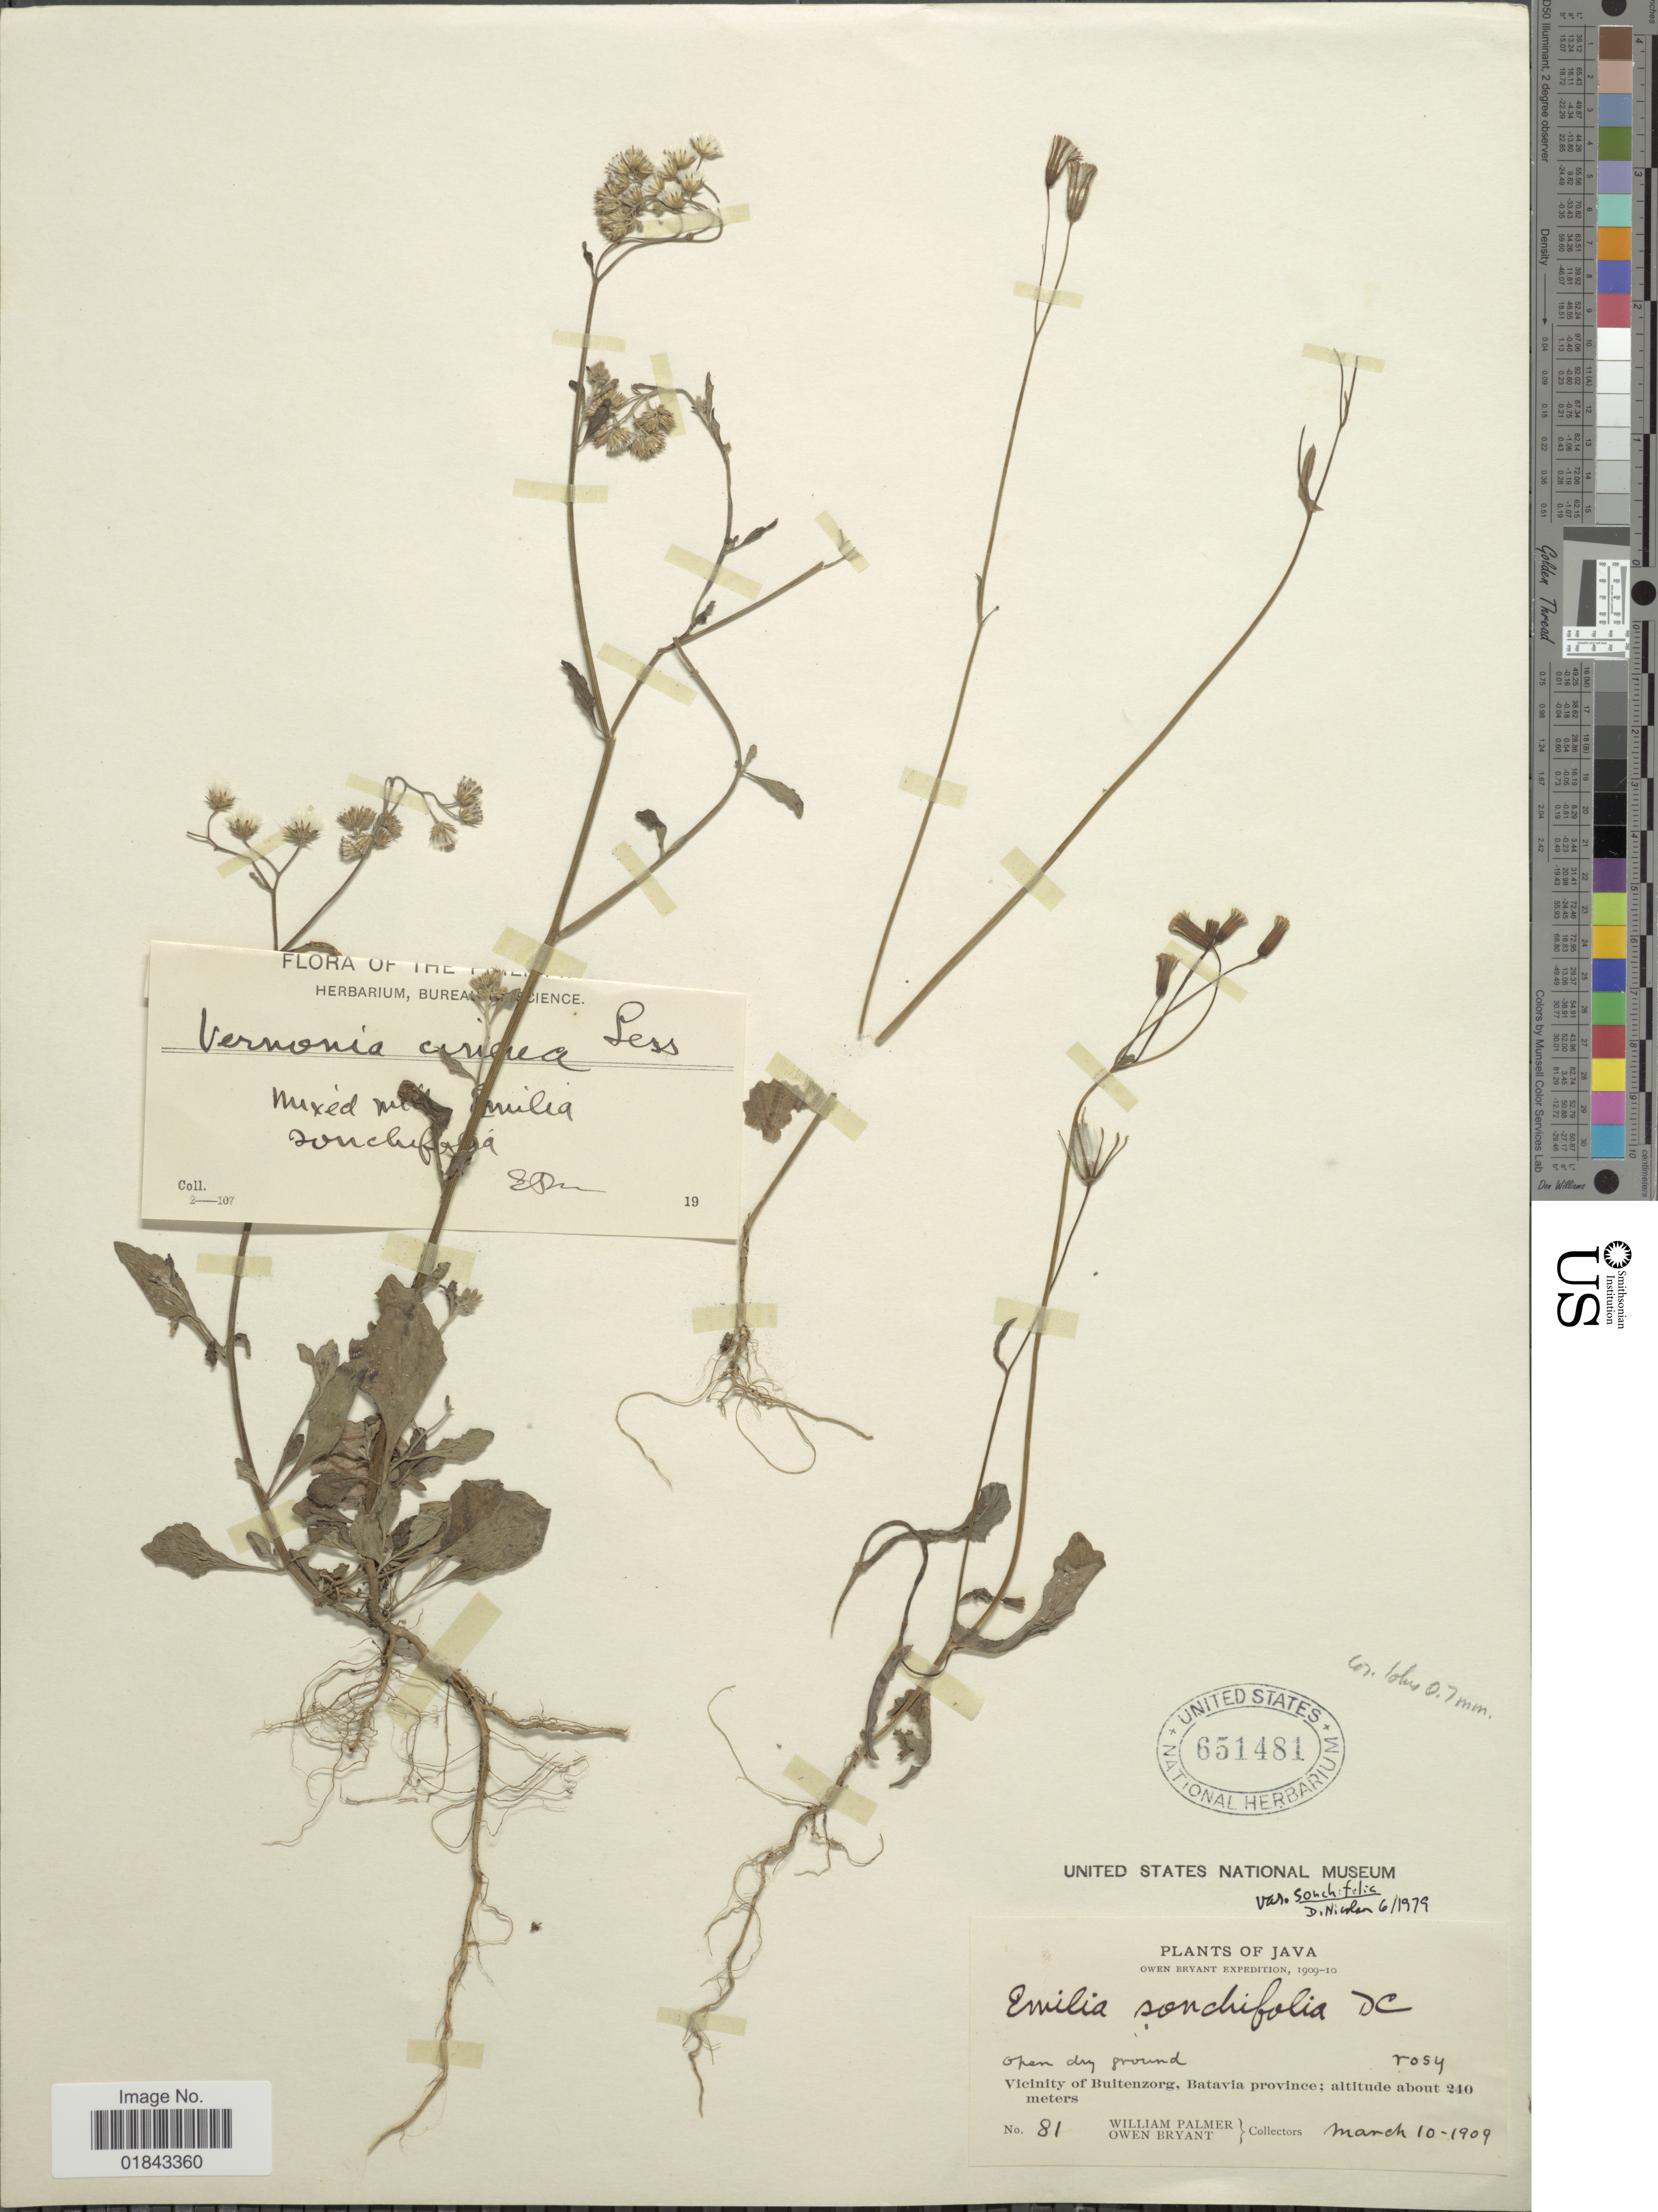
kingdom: Plantae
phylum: Tracheophyta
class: Magnoliopsida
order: Asterales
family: Asteraceae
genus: Emilia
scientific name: Emilia sonchifolia var. javanica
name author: (Burm. f.) Mattf.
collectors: W. Palmer & O. Bryant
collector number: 81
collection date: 1909-03-10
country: Indonesia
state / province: Java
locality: Vicinity of Buitenzorg, Batavia province.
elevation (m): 240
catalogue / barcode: US 651481